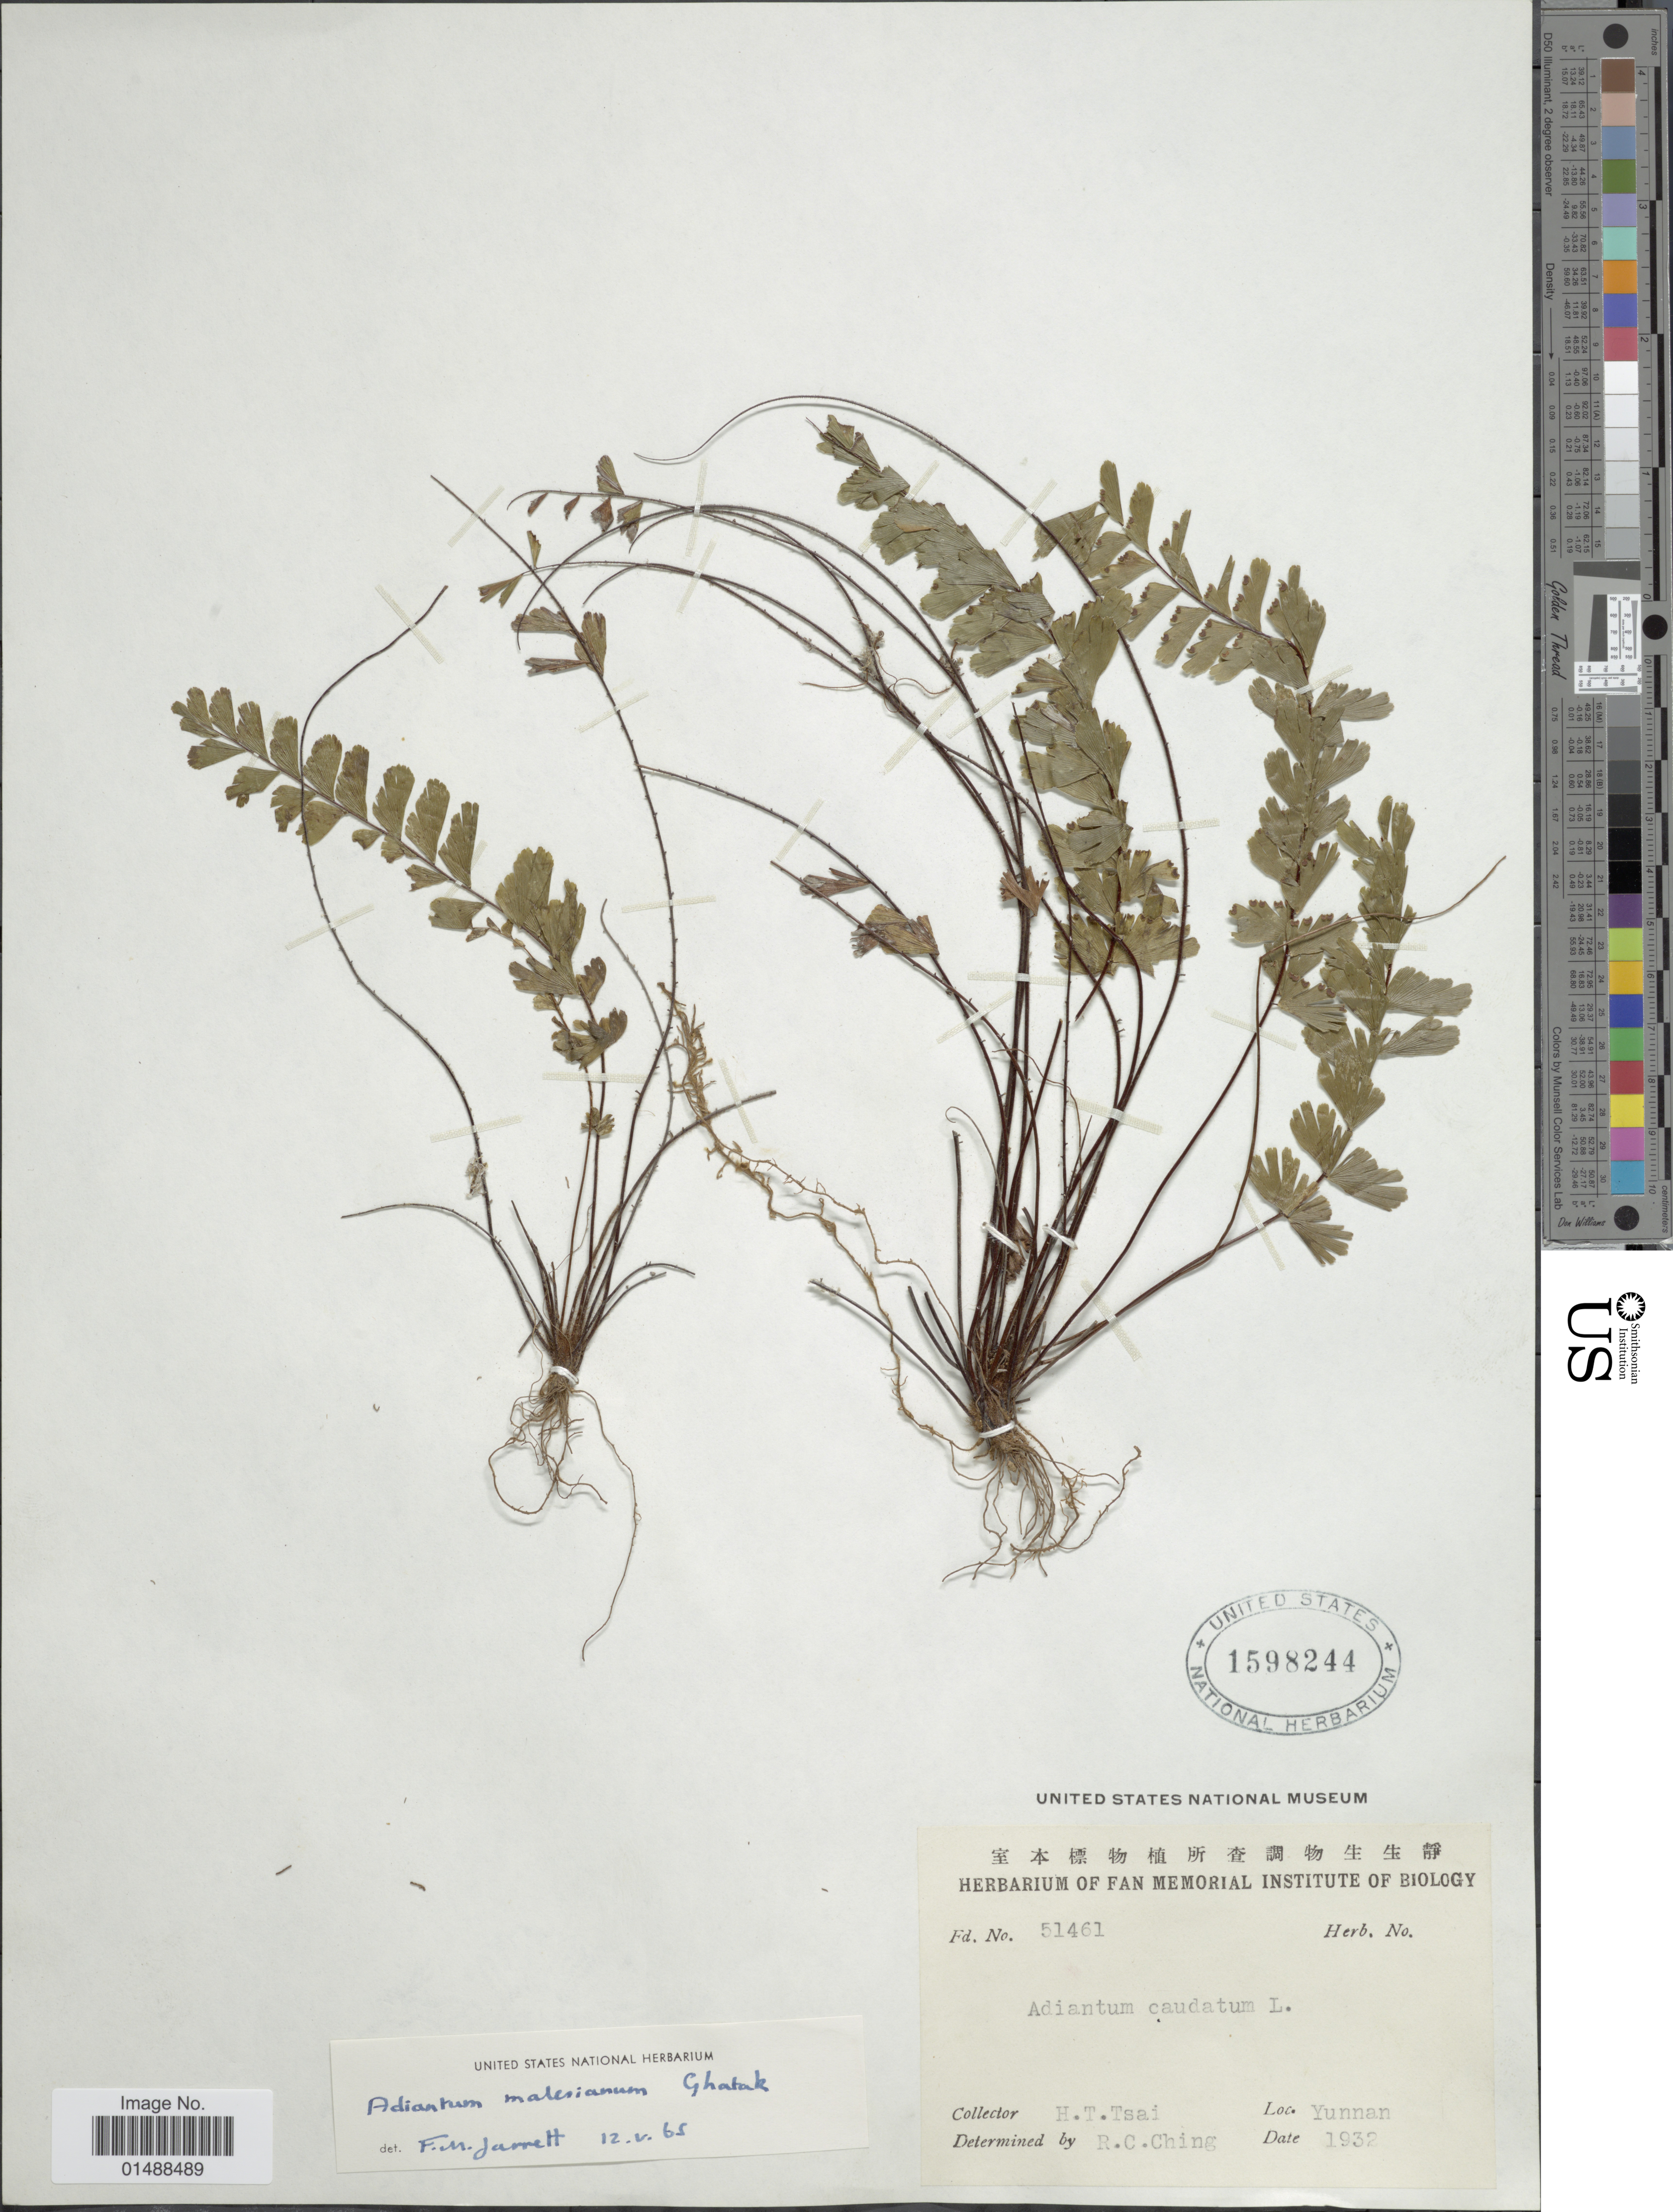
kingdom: Plantae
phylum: Tracheophyta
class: Polypodiopsida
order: Polypodiales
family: Pteridaceae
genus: Adiantum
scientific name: Adiantum malesianum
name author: J. Ghatak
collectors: H. Tsai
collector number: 51461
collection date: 1932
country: China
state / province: Yunnan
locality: Yunnan.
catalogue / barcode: US 1598244